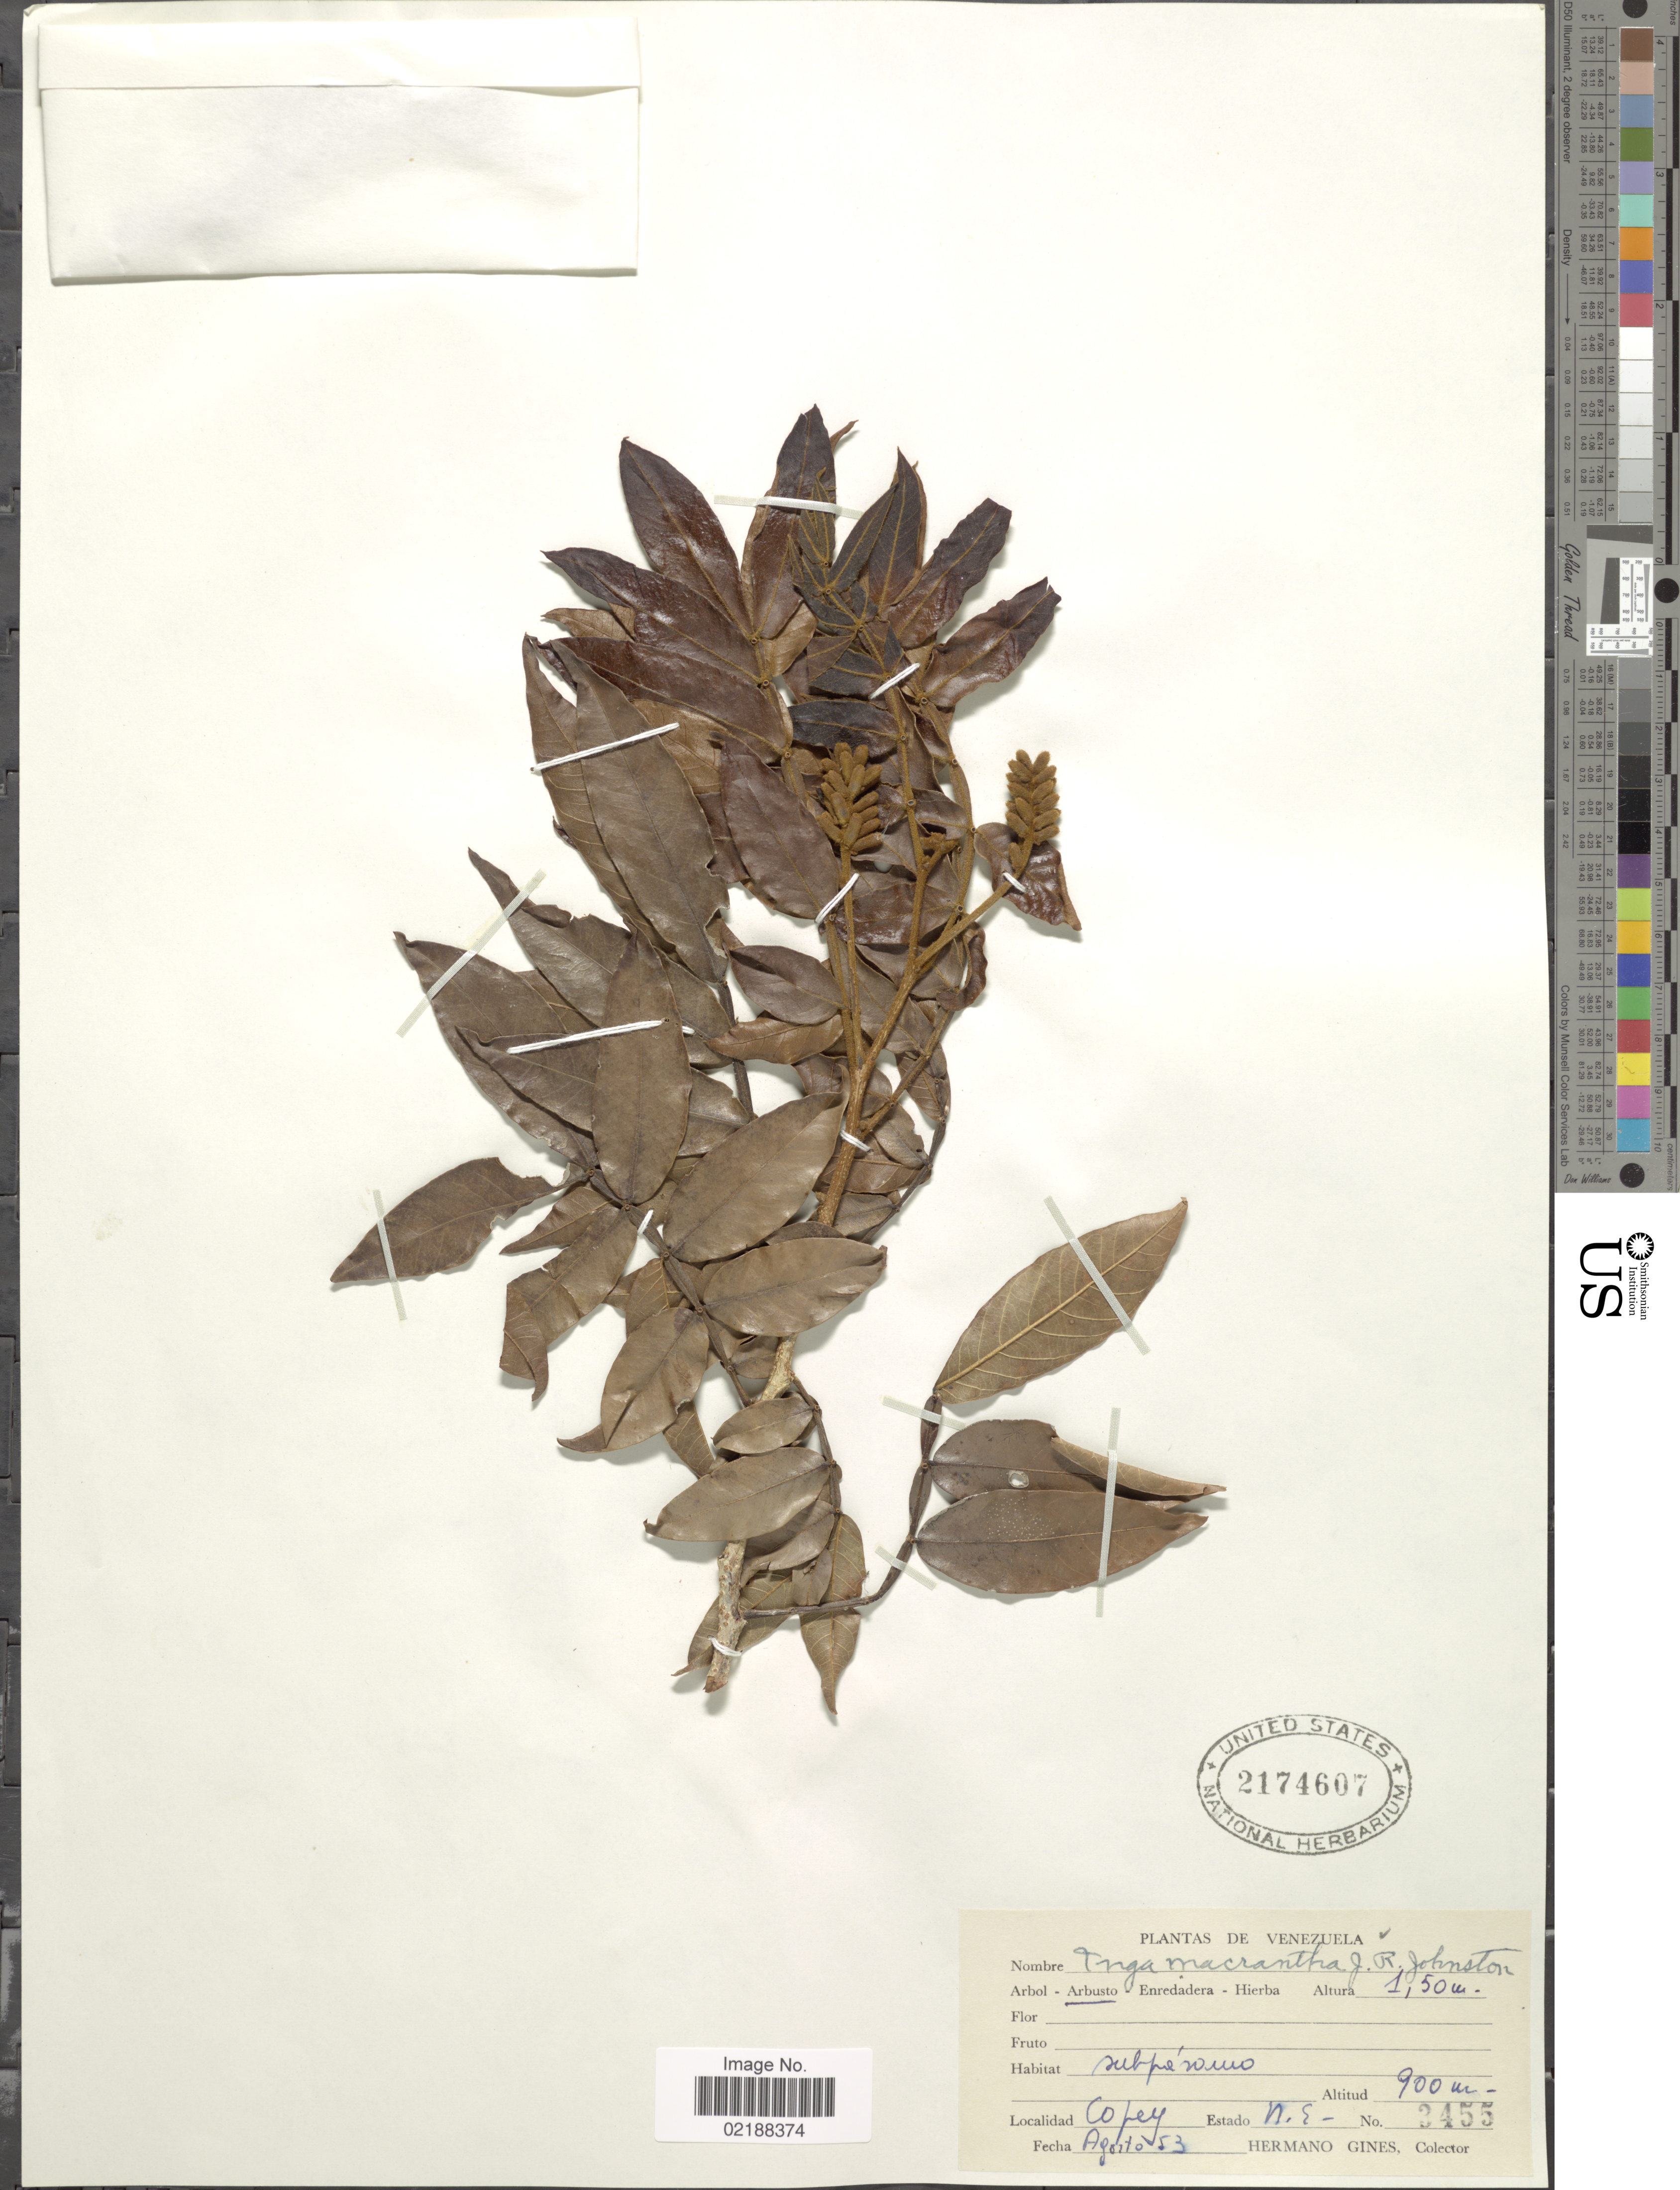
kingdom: Plantae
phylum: Tracheophyta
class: Magnoliopsida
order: Fabales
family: Fabaceae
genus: Inga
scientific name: Inga macrantha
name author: J.R. Johnst.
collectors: Bro. Gines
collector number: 3455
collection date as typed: Transcribed d/m/y: /8/53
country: Venezuela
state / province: Nueva Esparta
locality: Copey. Estado. N.E.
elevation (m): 900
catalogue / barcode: US 2174607